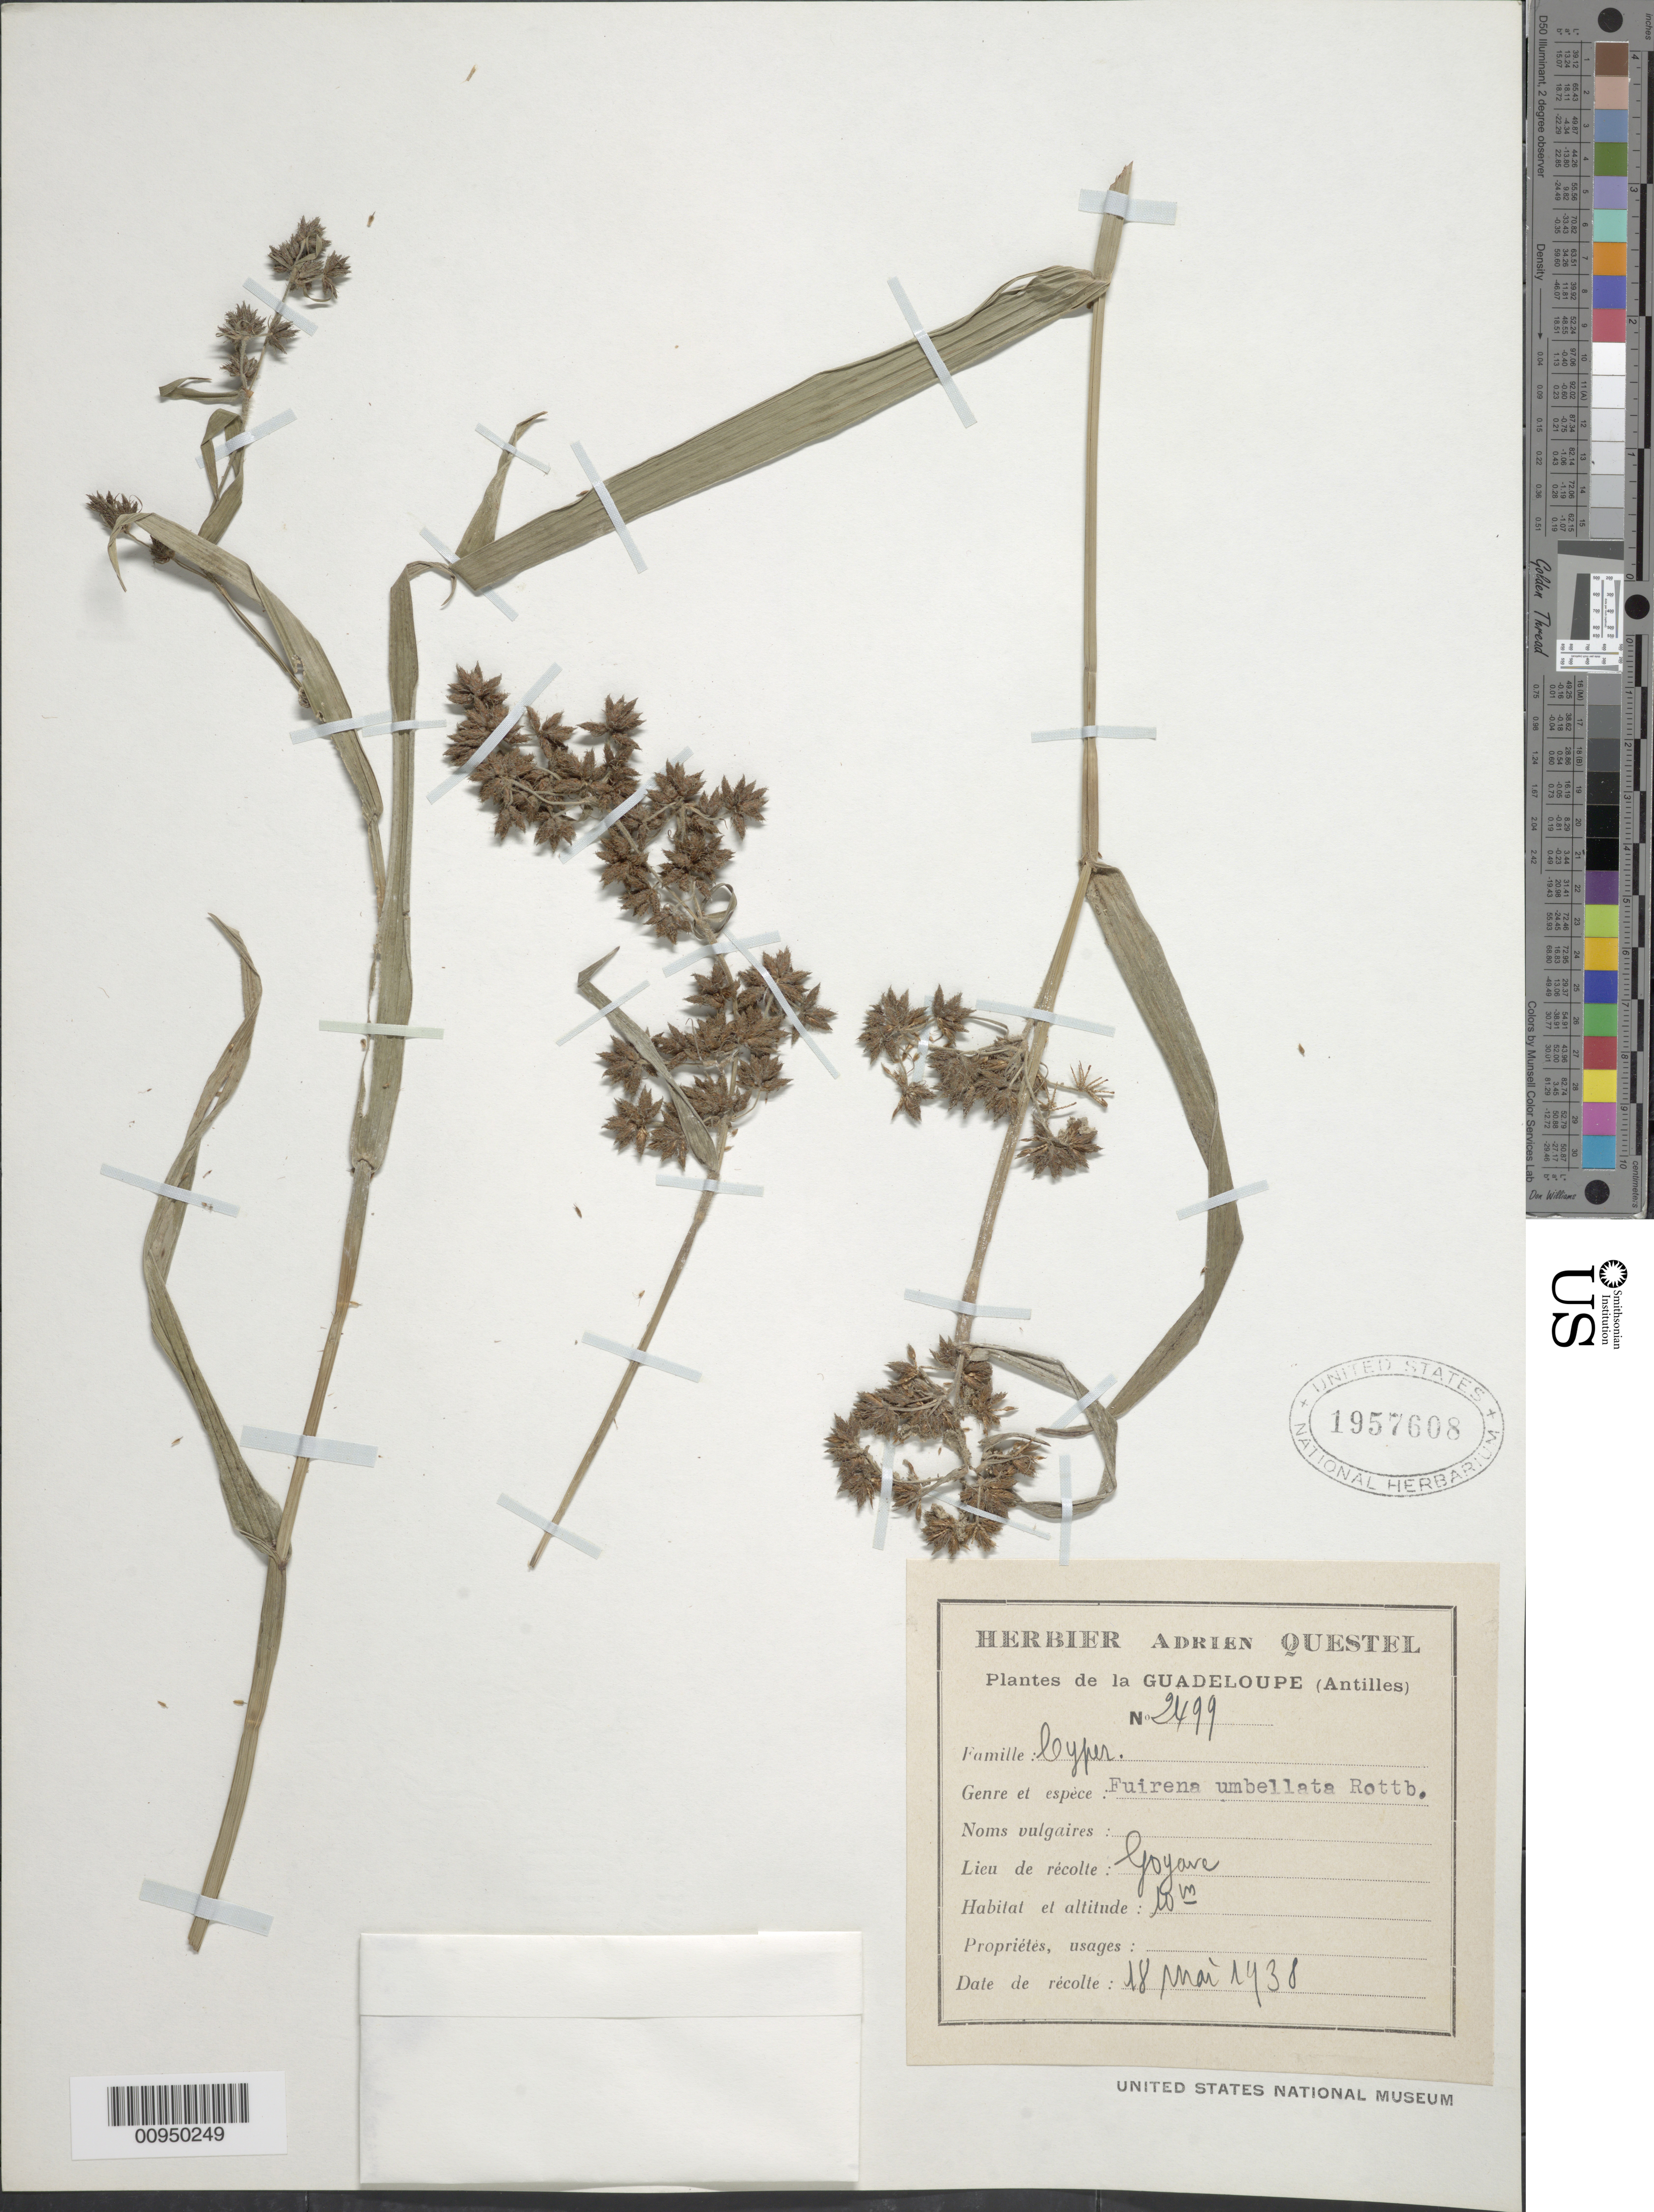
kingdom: Plantae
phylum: Tracheophyta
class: Liliopsida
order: Poales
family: Cyperaceae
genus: Fuirena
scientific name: Fuirena umbellata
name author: Rottb.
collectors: A. Questel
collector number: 2499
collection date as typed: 18 May 1938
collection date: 1938-05-18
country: Guadeloupe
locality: Goyave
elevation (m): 10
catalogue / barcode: US 1957608